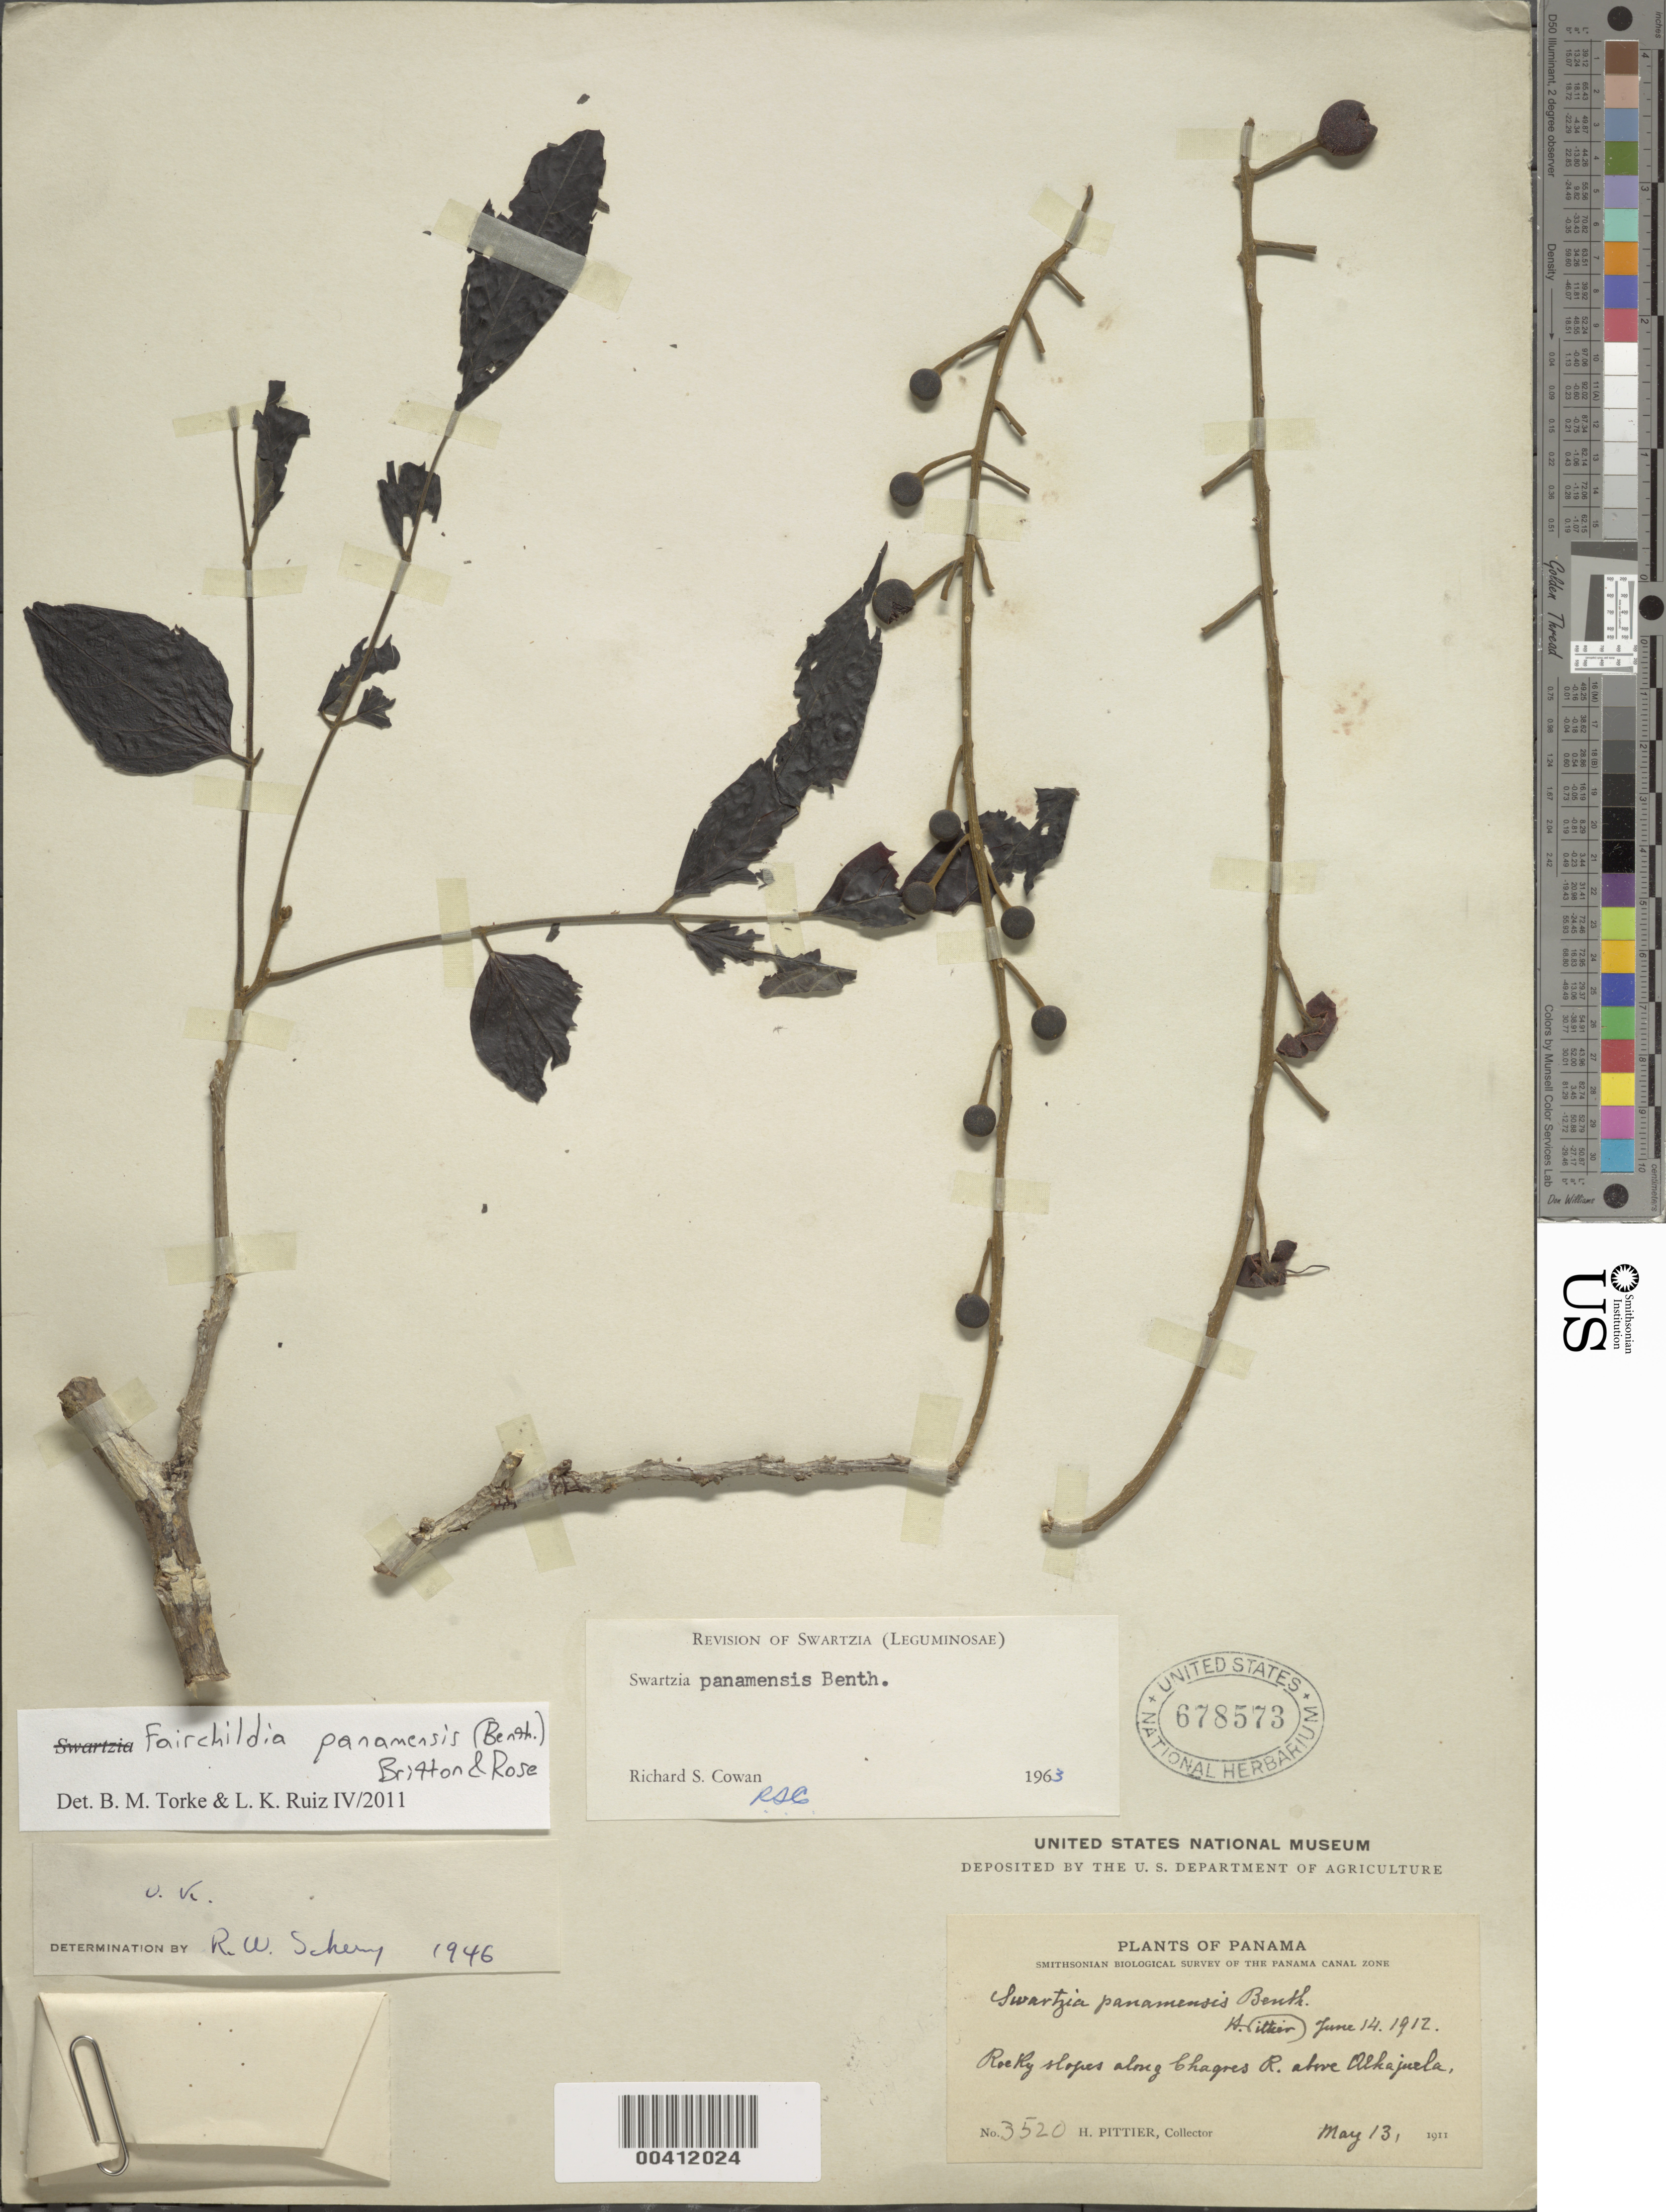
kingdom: Plantae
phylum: Tracheophyta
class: Magnoliopsida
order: Fabales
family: Fabaceae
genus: Fairchildia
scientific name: Fairchildia panamensis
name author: (Benth.) Britton & Rose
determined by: Torke, B. M.; Ruiz, L. K.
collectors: H. F. Pittier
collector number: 3520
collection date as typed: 13 May 1911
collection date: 1911-05-13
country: Panama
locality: Along Rio Chagres above Alhajuela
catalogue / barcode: US 678573